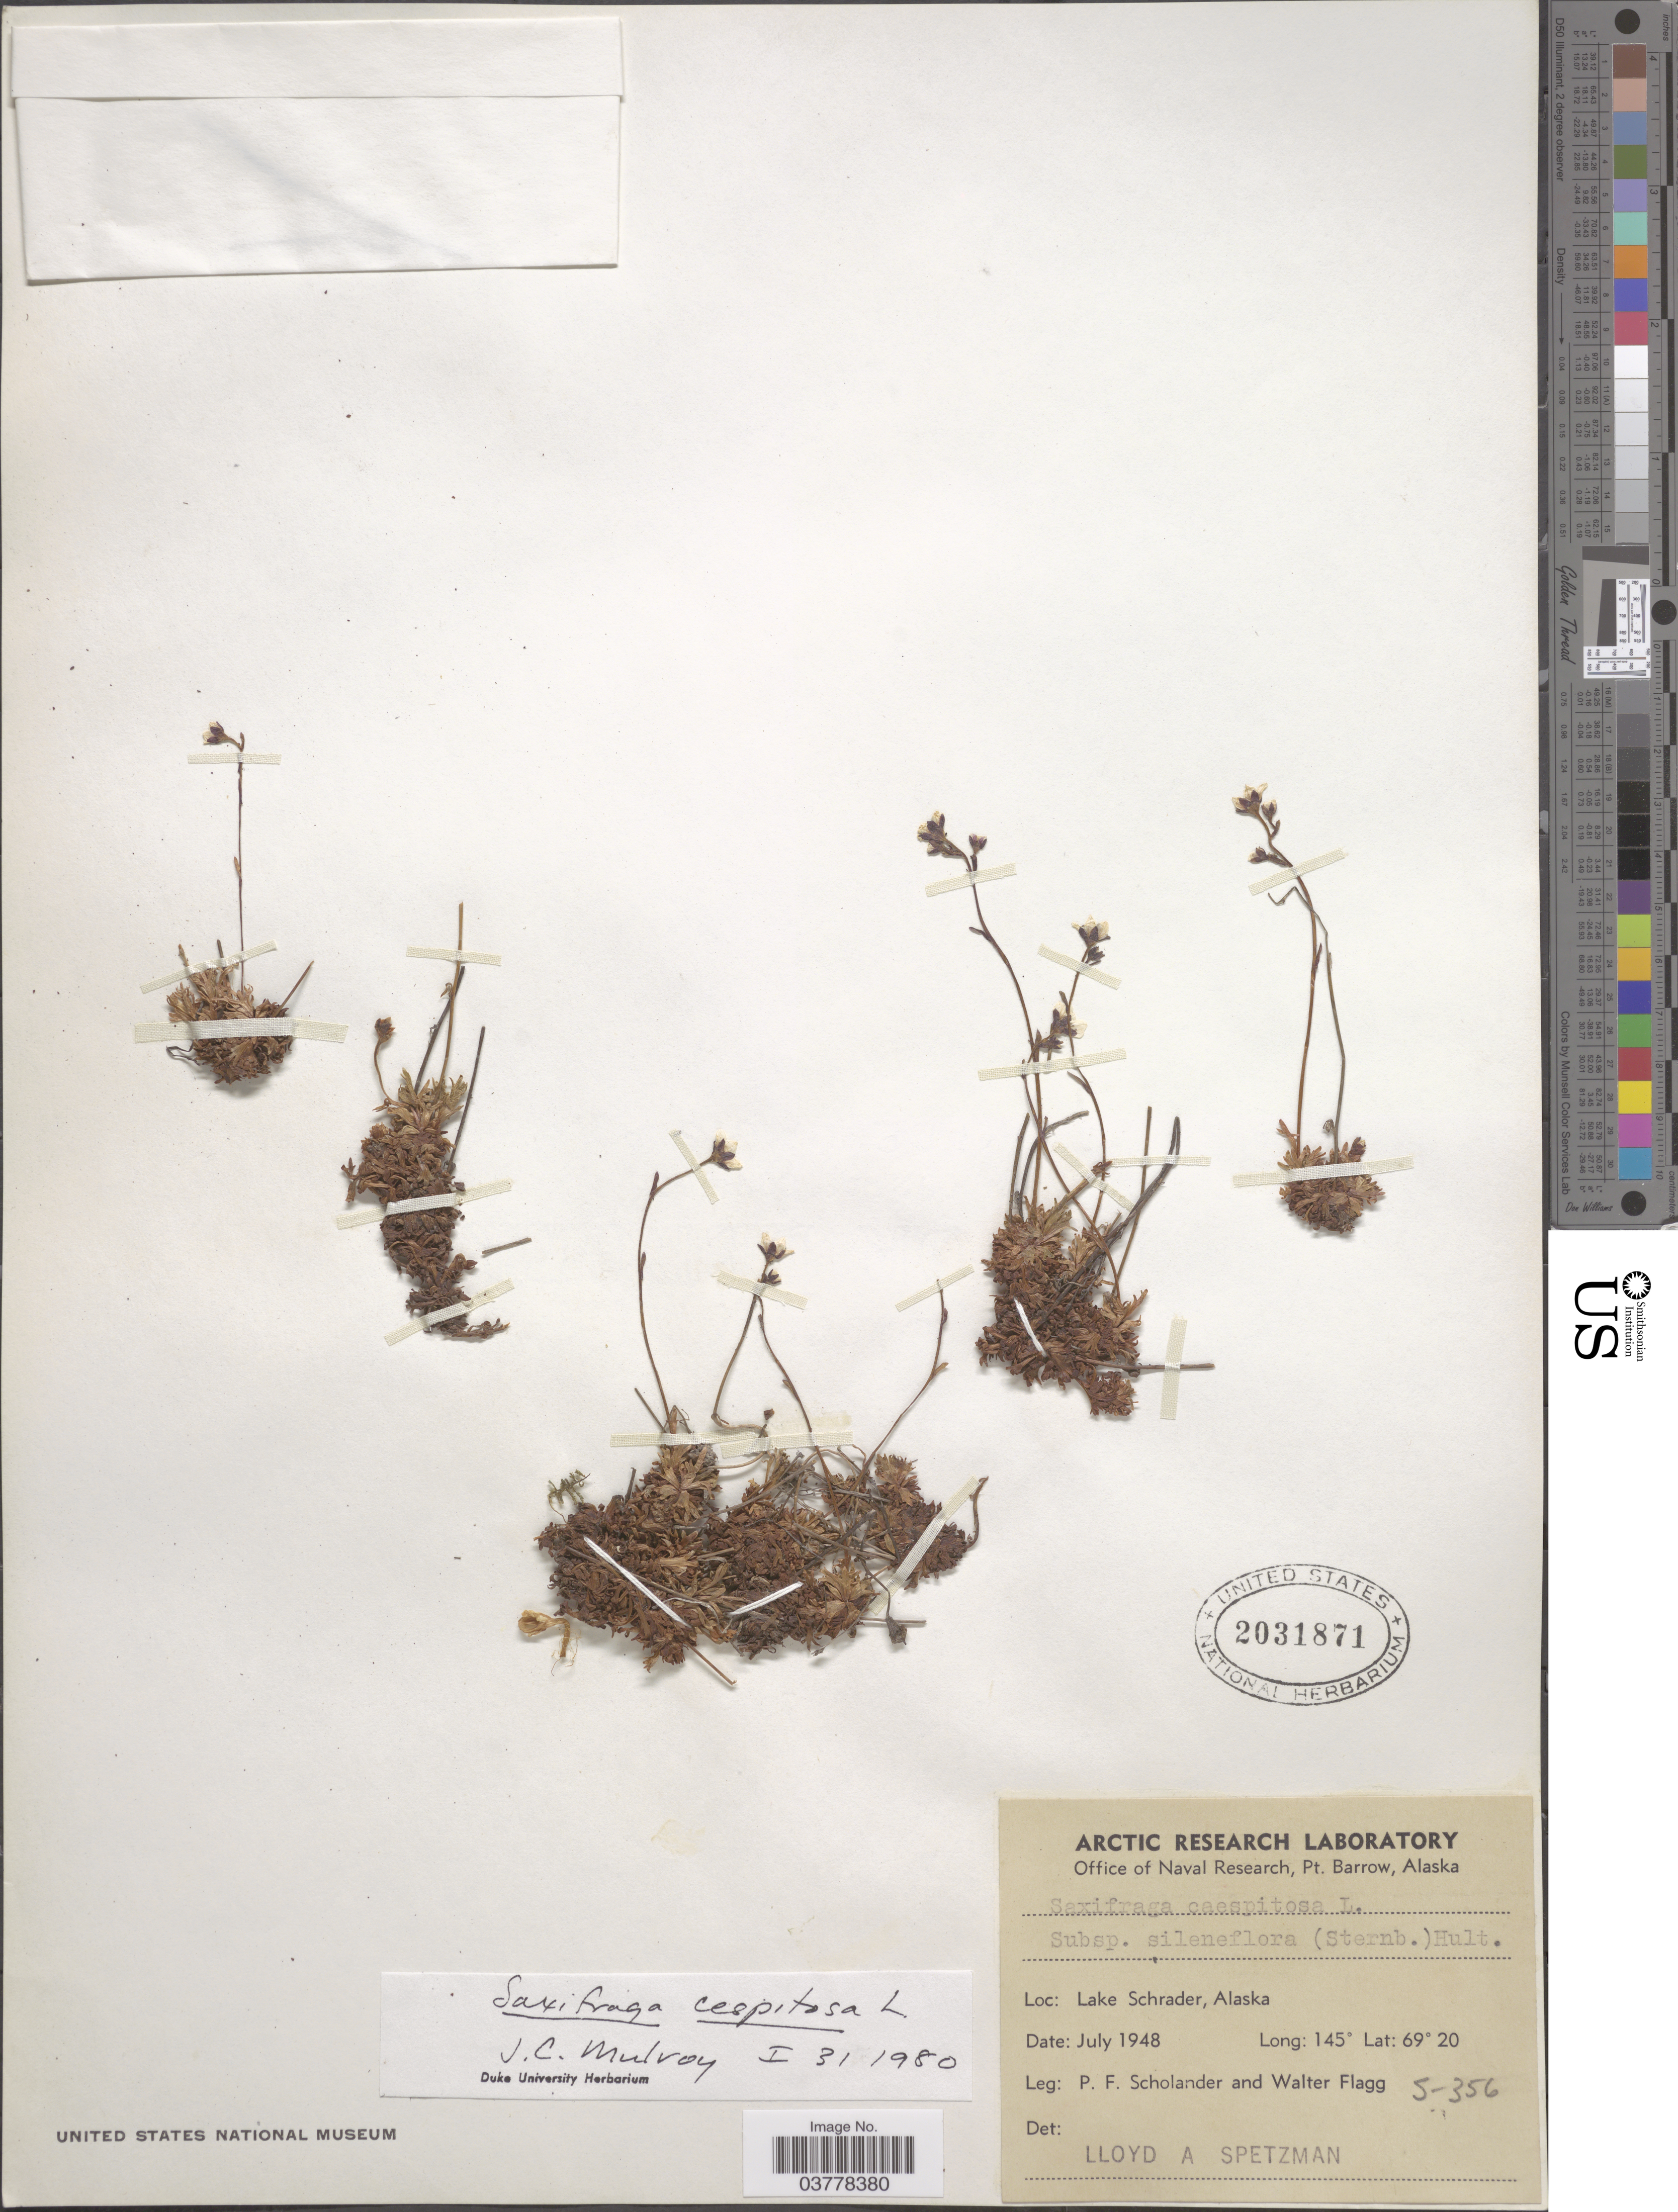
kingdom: Plantae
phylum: Tracheophyta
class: Magnoliopsida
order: Saxifragales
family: Saxifragaceae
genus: Saxifraga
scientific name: Saxifraga caespitosa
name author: L.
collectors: P. Scholander & W. Flagg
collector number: S-356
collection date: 1948-07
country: United States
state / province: Alaska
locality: Lake Schrader.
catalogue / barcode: US 2031871